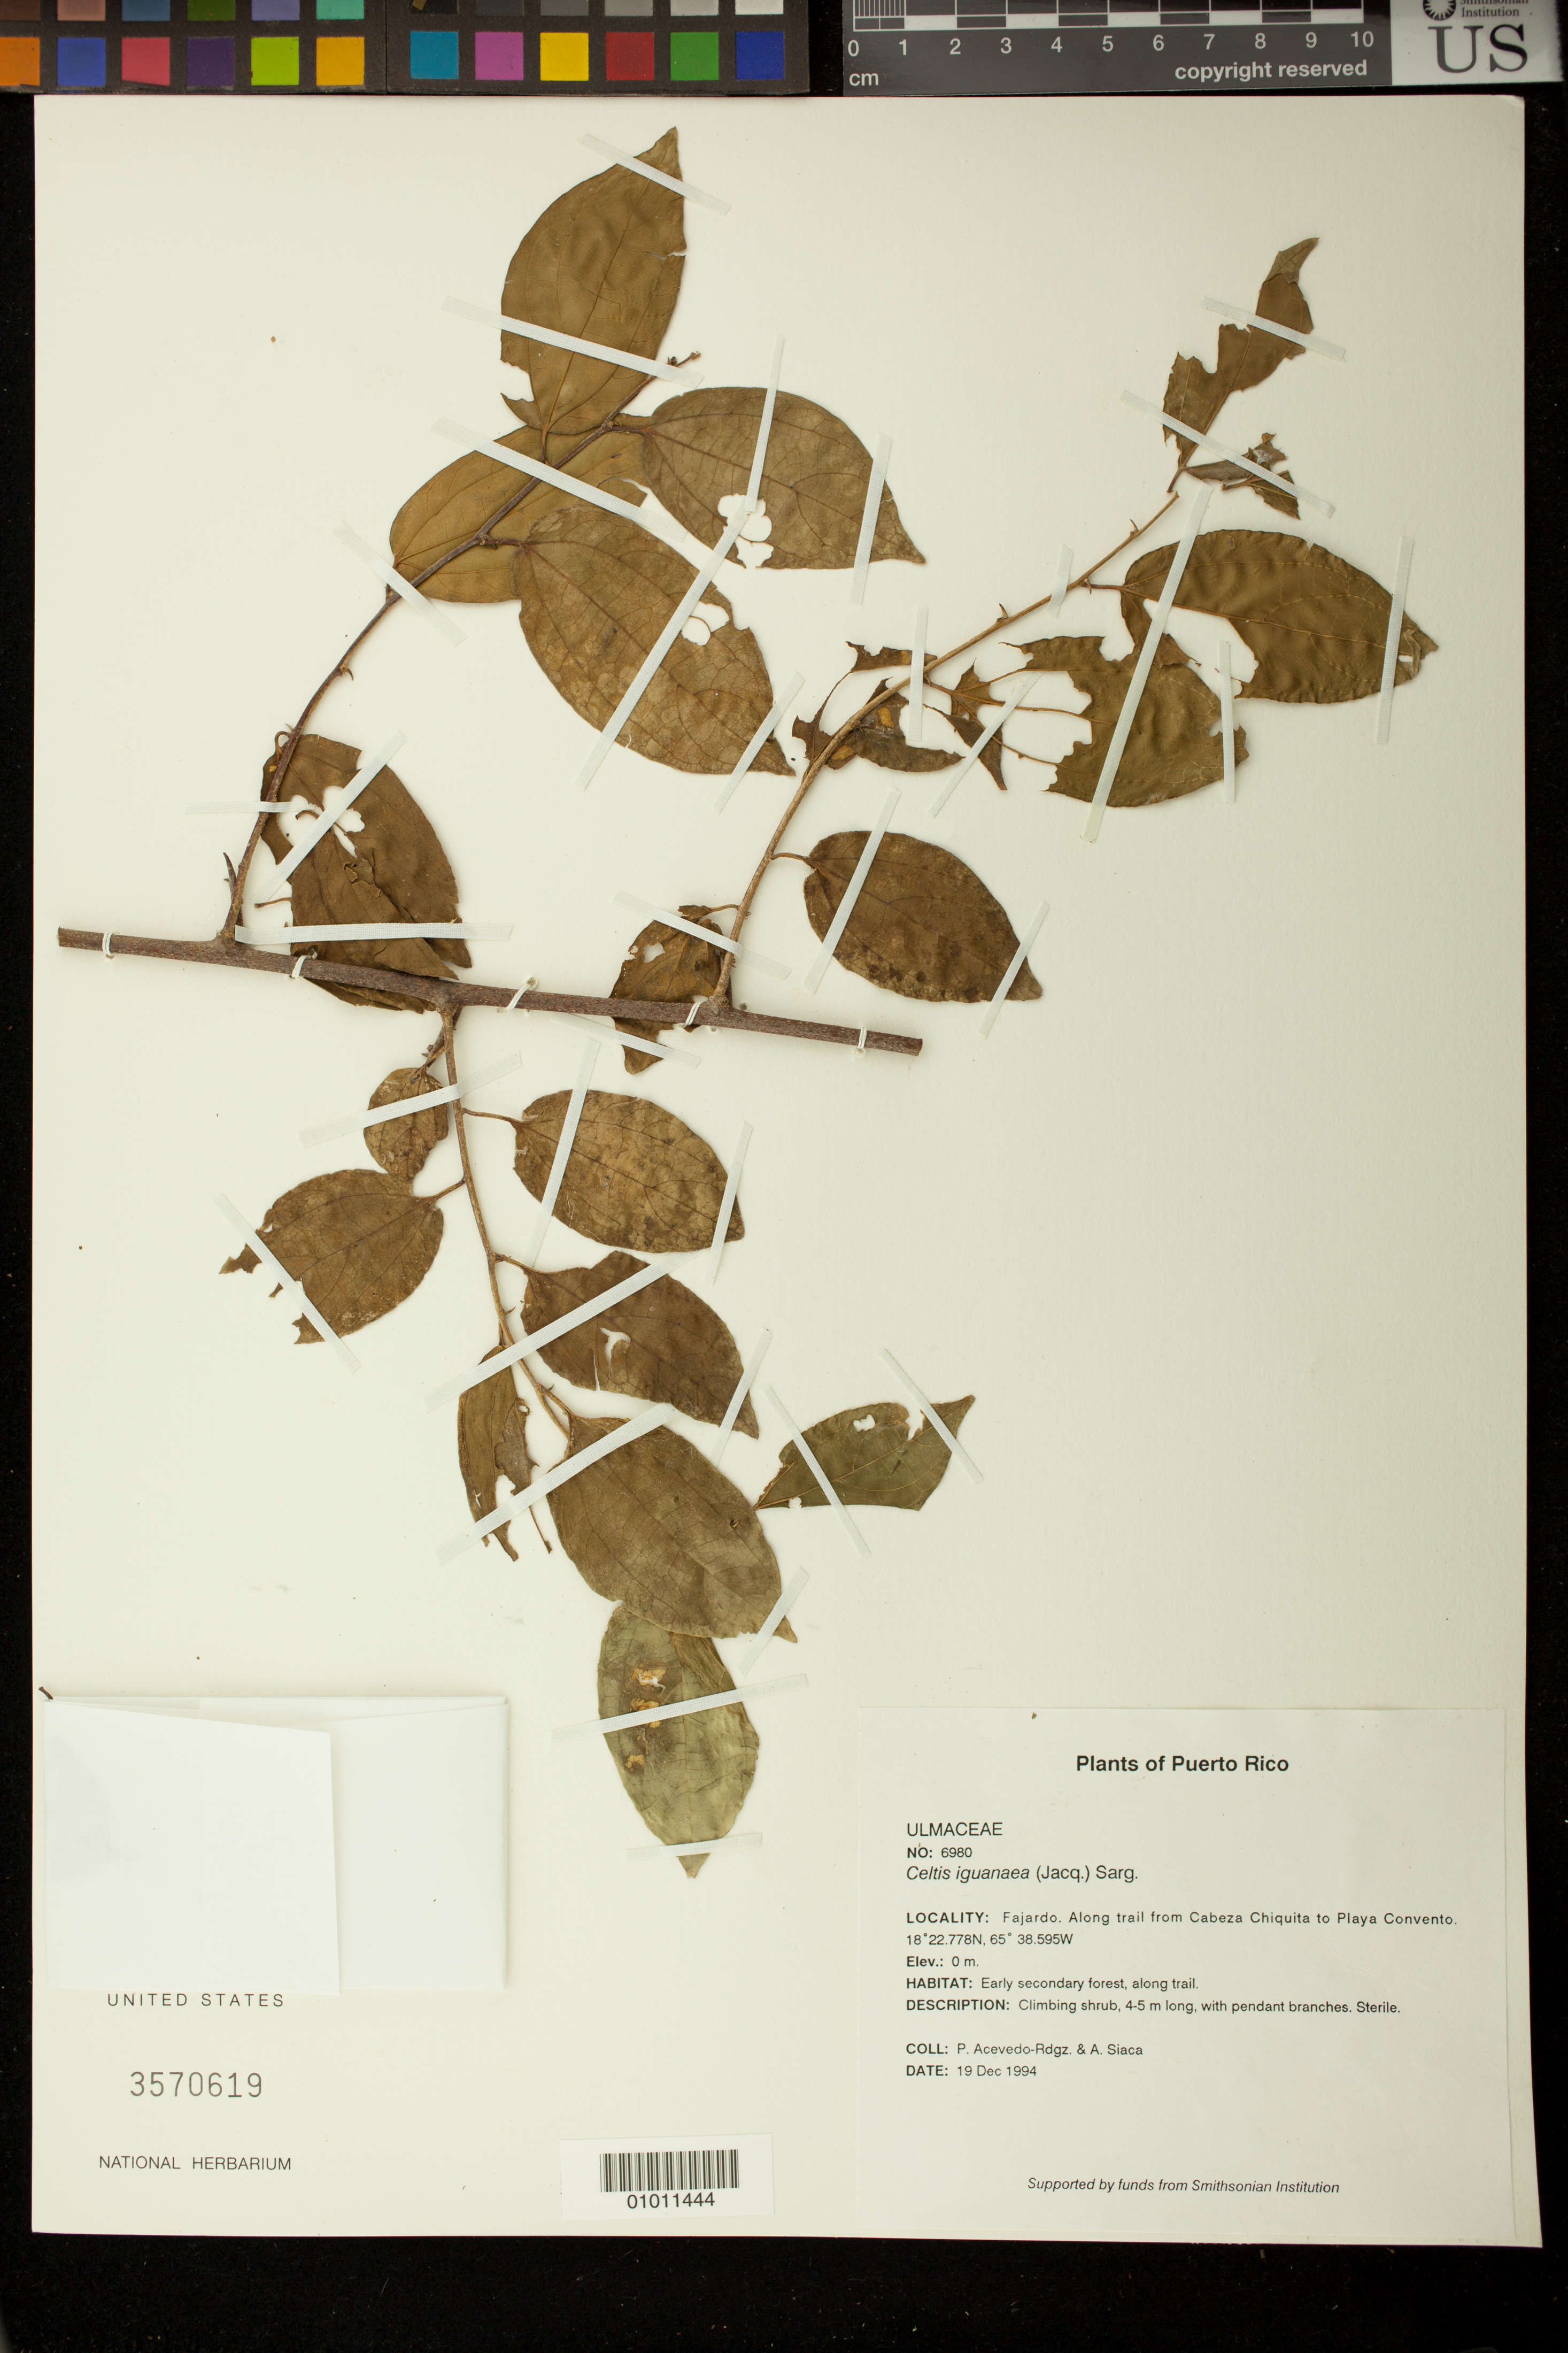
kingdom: Plantae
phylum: Tracheophyta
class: Magnoliopsida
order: Rosales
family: Cannabaceae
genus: Celtis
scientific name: Celtis iguanaea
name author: (Jacq.) Sarg.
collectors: P. Acevedo-Rodr. & A. Siaca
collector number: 6980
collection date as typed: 19 Dec 1994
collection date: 1994-12-19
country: Puerto Rico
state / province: Fajardo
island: Puerto Rico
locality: Fajardo; Along trail from Cabeza Chiquita to Playa Convento.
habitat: Early secondary forest, along trail.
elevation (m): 0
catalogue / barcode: US 3570619